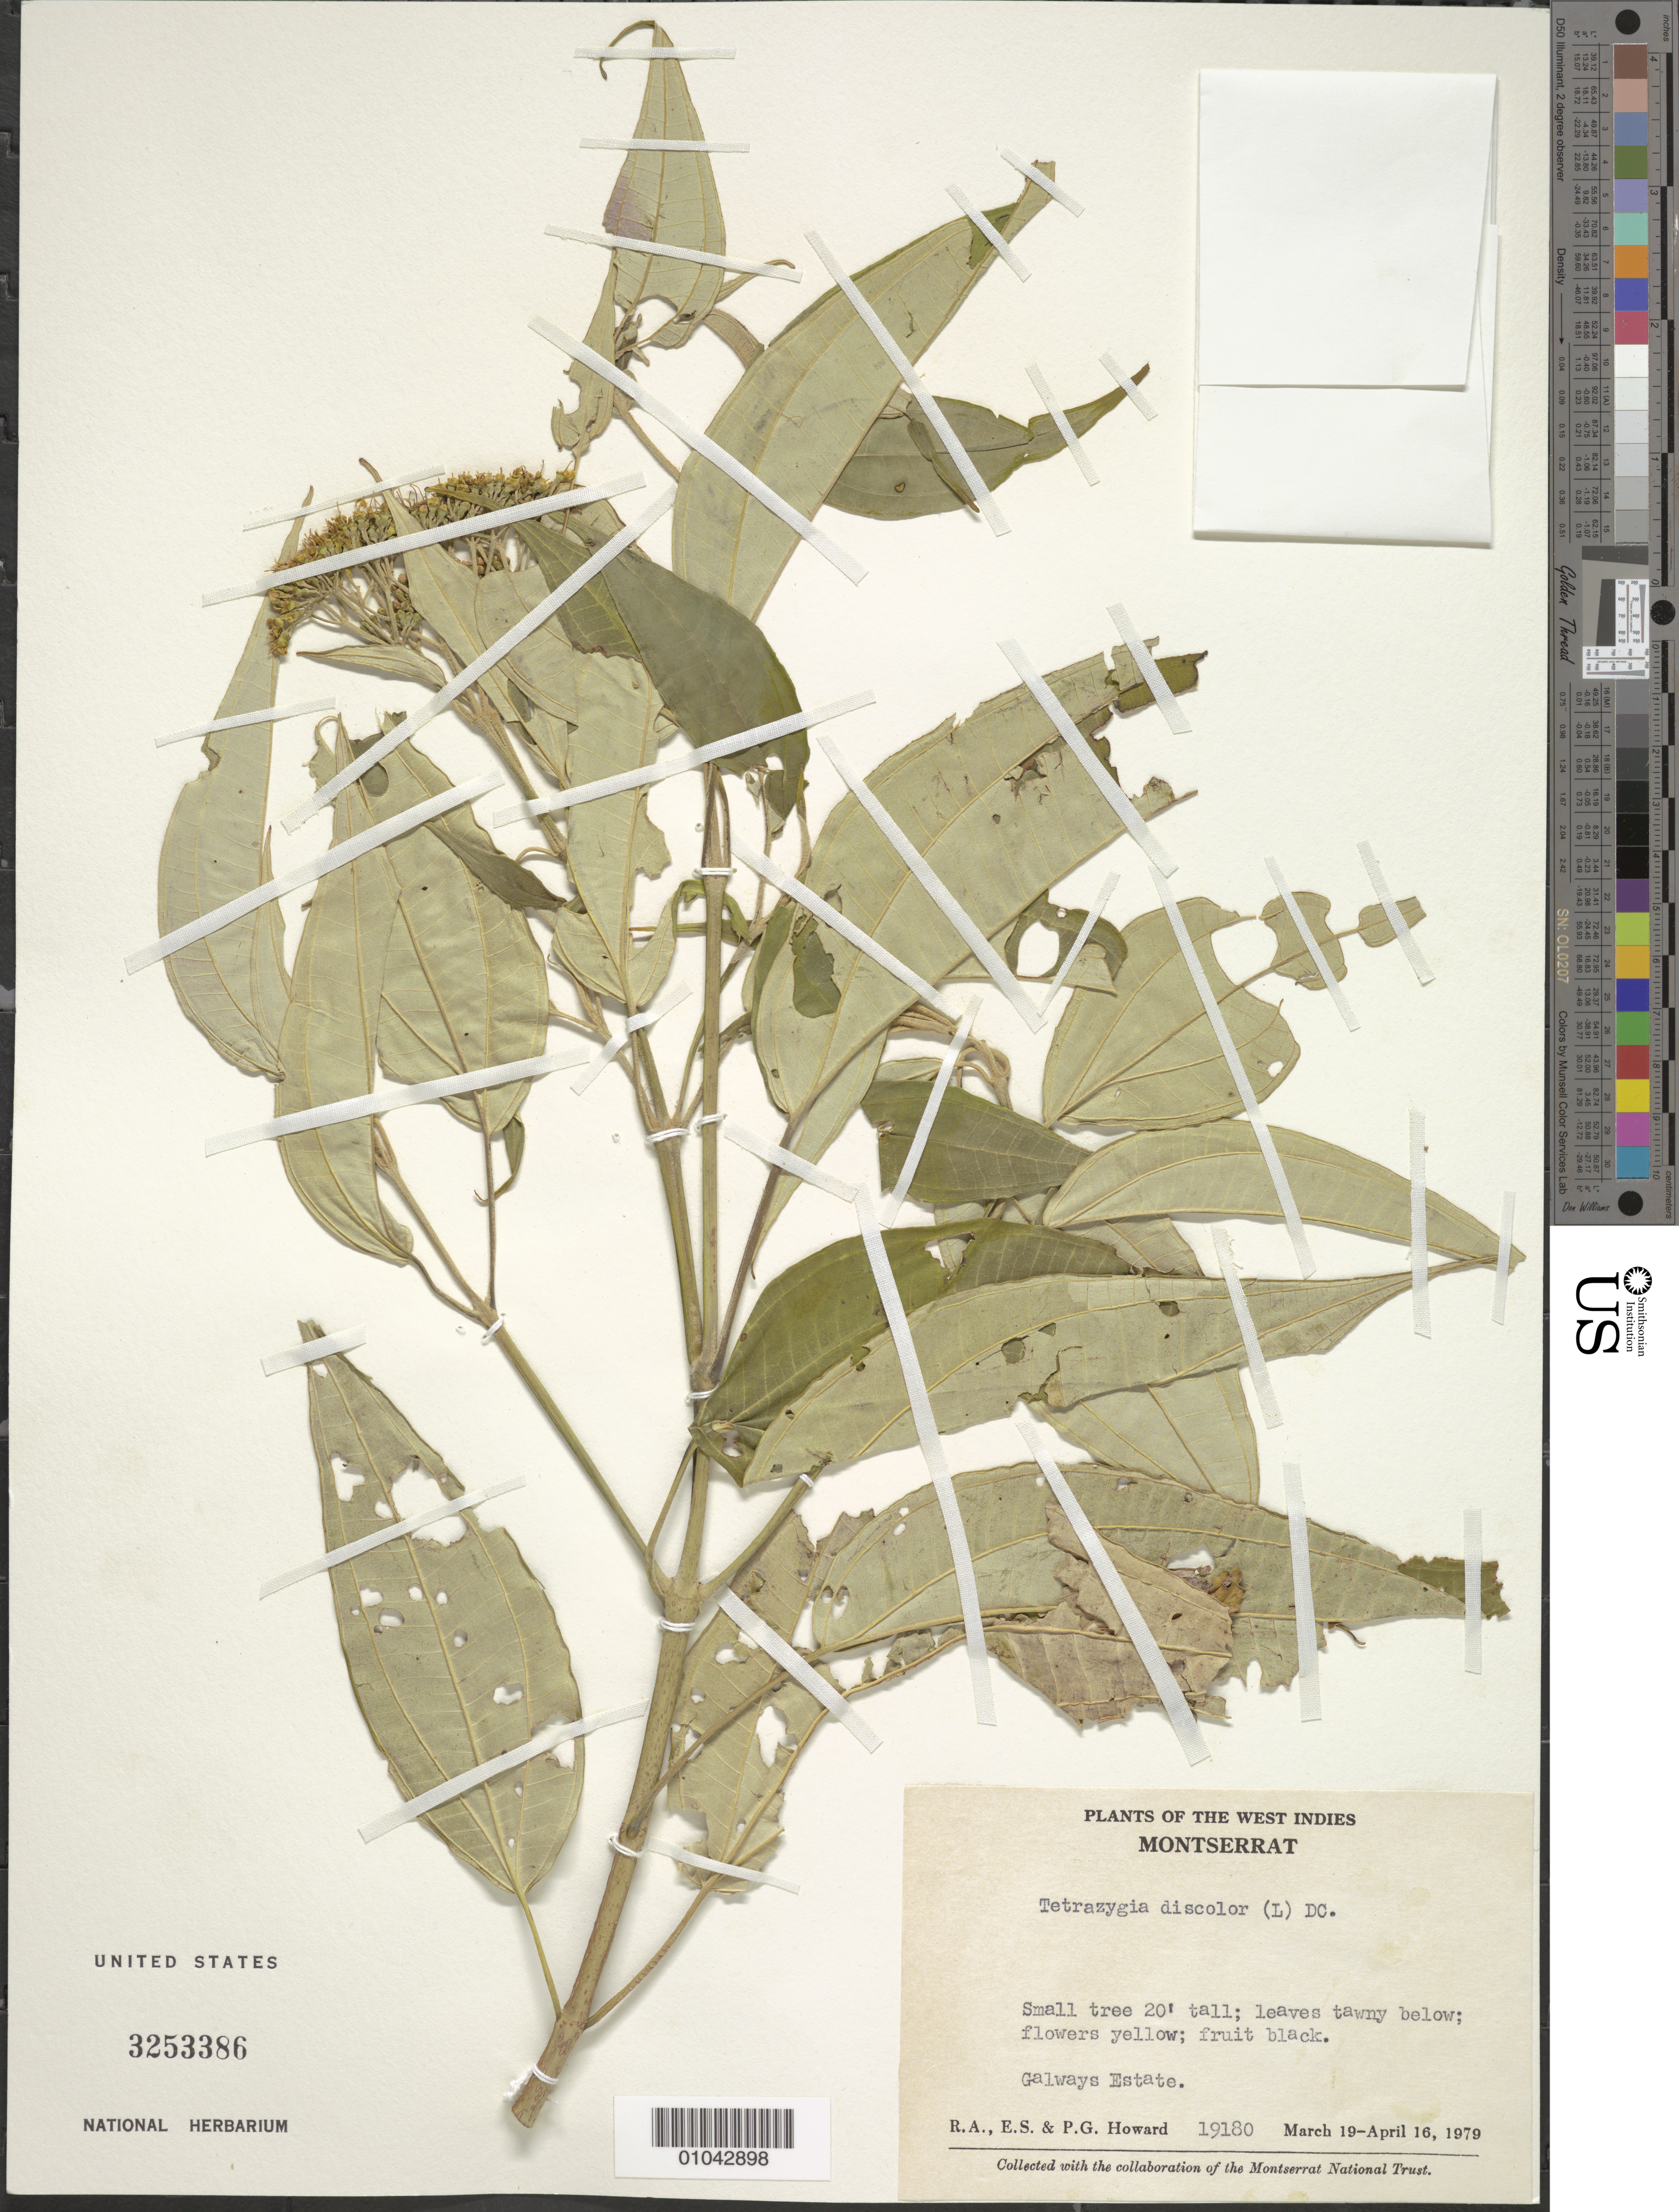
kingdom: Plantae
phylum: Tracheophyta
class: Magnoliopsida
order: Myrtales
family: Melastomataceae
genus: Tetrazygia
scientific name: Tetrazygia discolor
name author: (L.) DC.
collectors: R. A. Howard, E. S. Howard & P. Howard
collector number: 19180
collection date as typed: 19 Mar 1979 to 16 Apr 1979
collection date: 1979-03-19/1979-04-16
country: Montserrat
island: Montserrat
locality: Galways Estate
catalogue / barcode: US 3253386